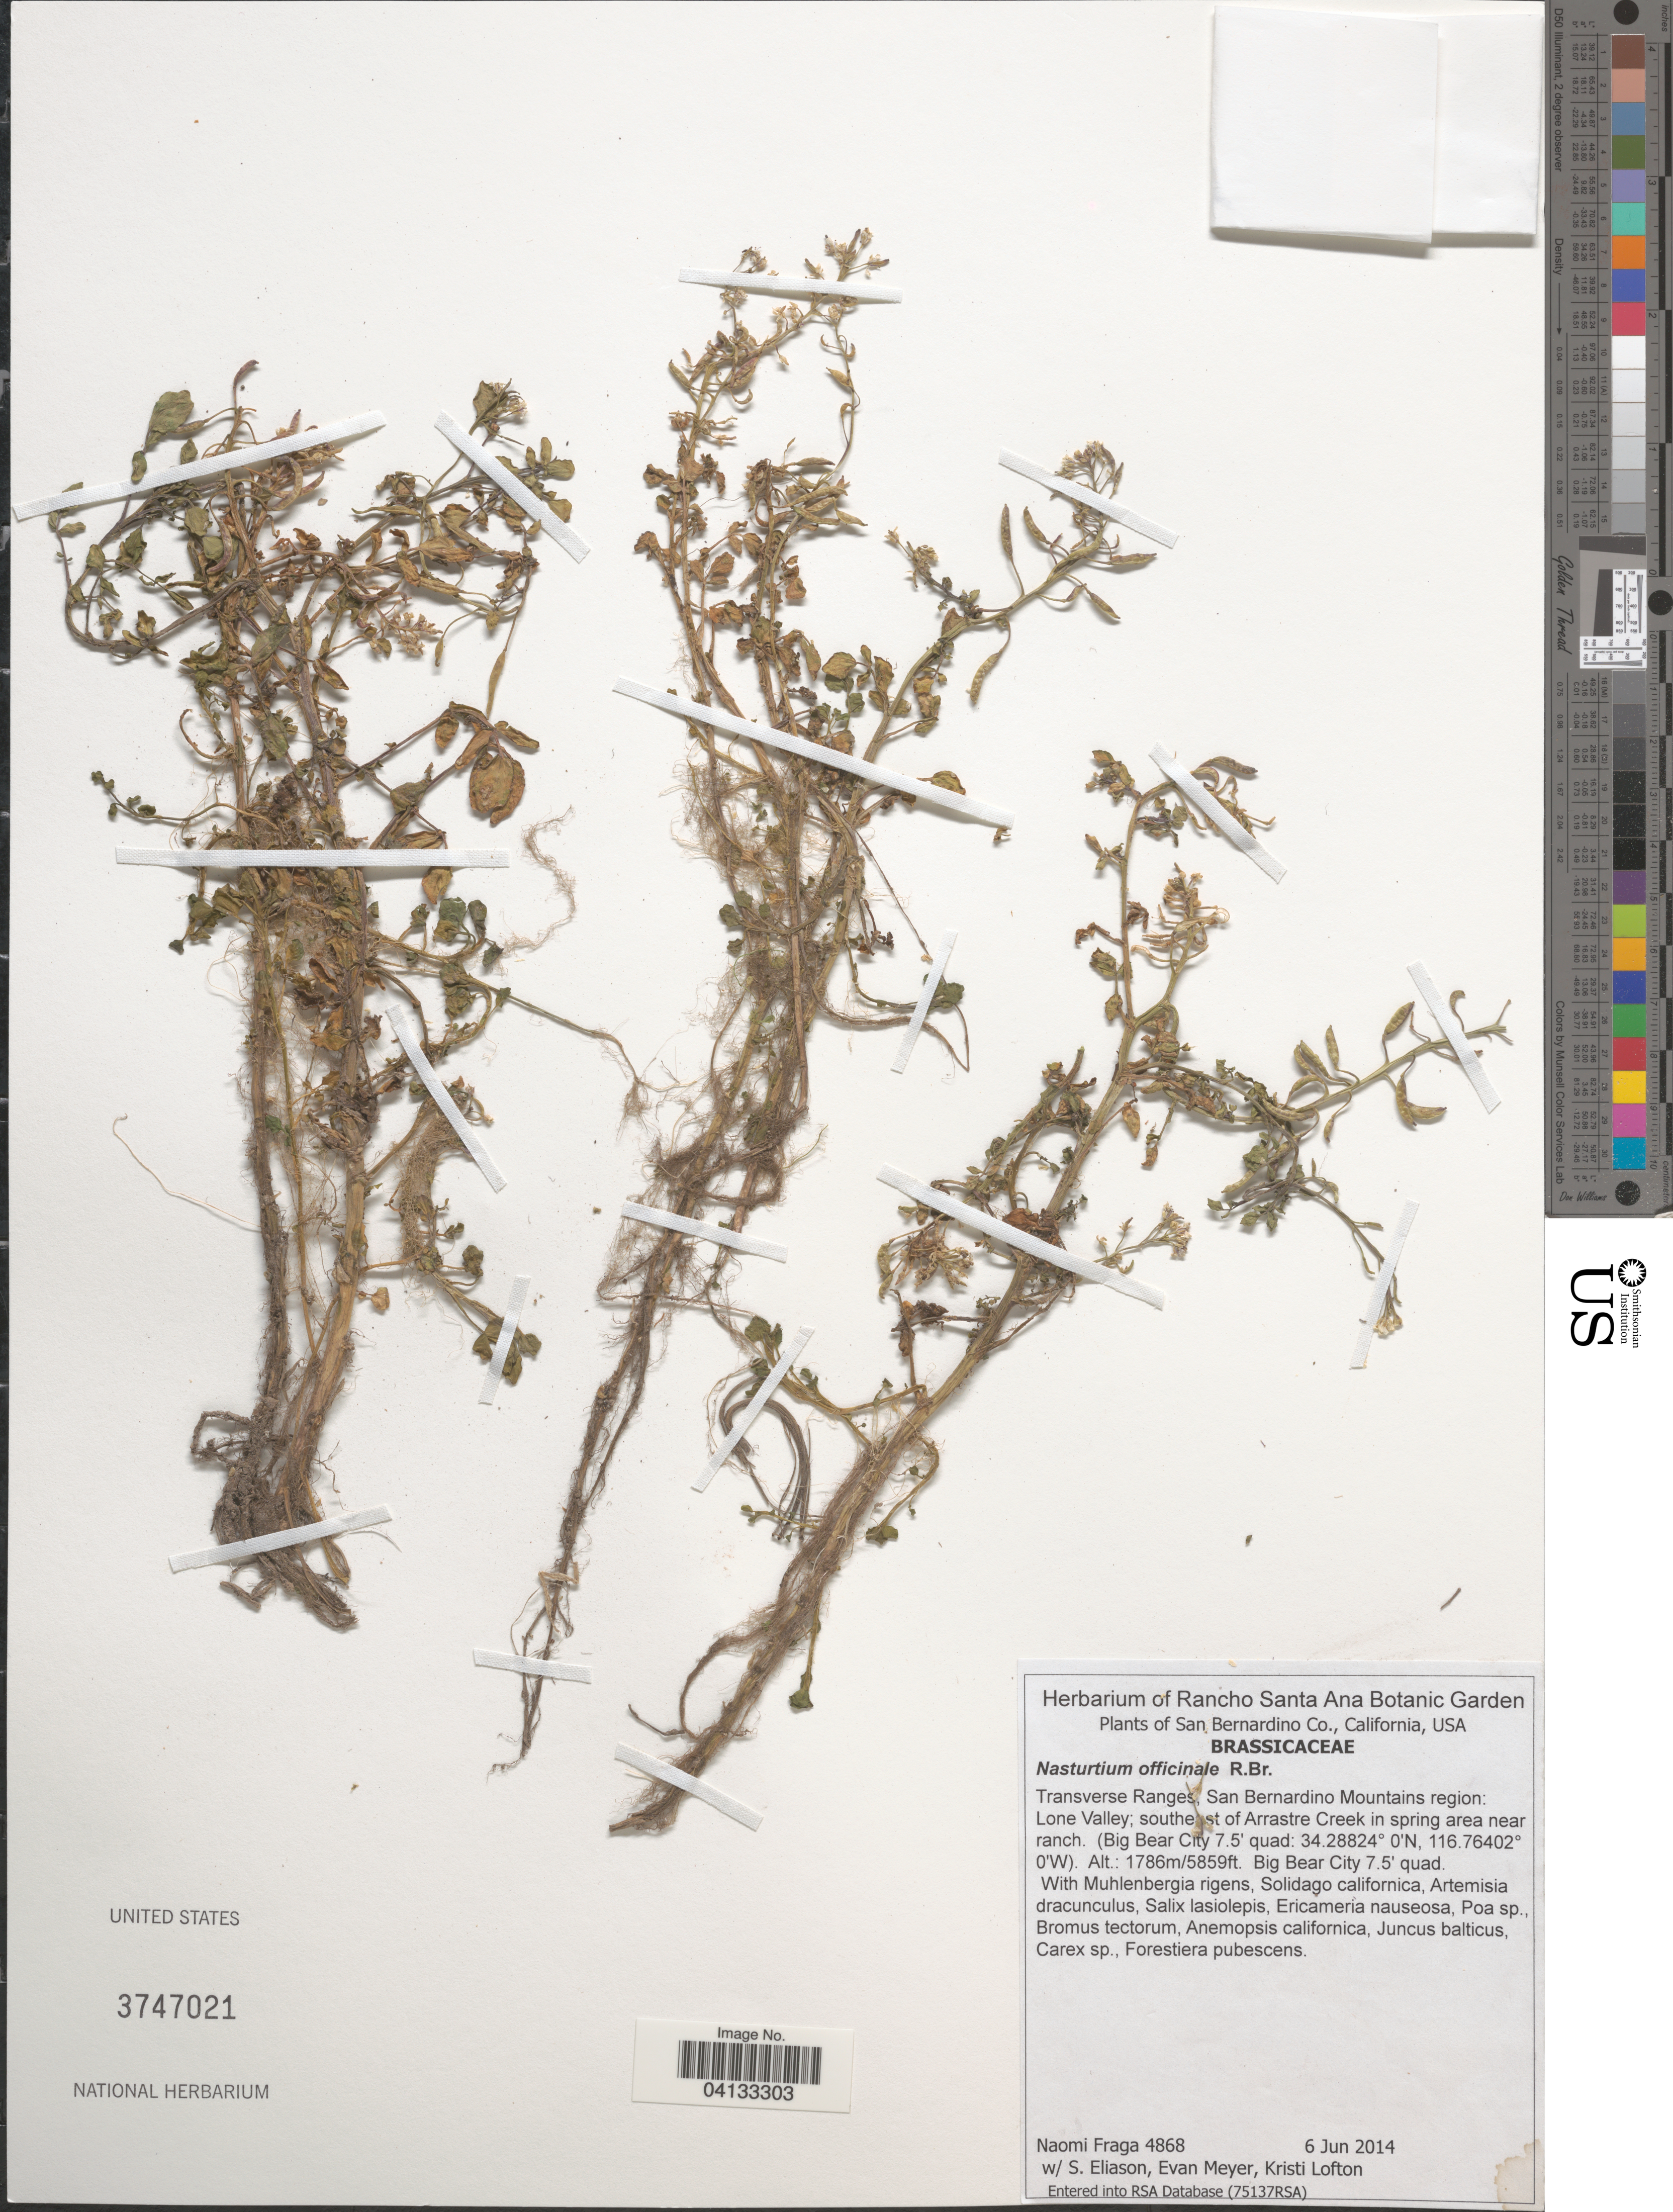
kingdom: Plantae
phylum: Tracheophyta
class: Magnoliopsida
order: Brassicales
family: Brassicaceae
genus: Nasturtium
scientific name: Nasturtium officinale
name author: R. Br.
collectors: N. Fraga, S. Eliason, E. Meyer & K. Lofton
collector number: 4868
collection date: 2014-06-06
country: United States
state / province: California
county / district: San Bernardino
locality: San Bernardino Co. Transverse Ranges; San Bernardino Mountains region: Lone Valley; southeast of Arrastre Creek in spring area near ranch. (Big Bear City 7.5' quad).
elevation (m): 1786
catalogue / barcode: US 3747021